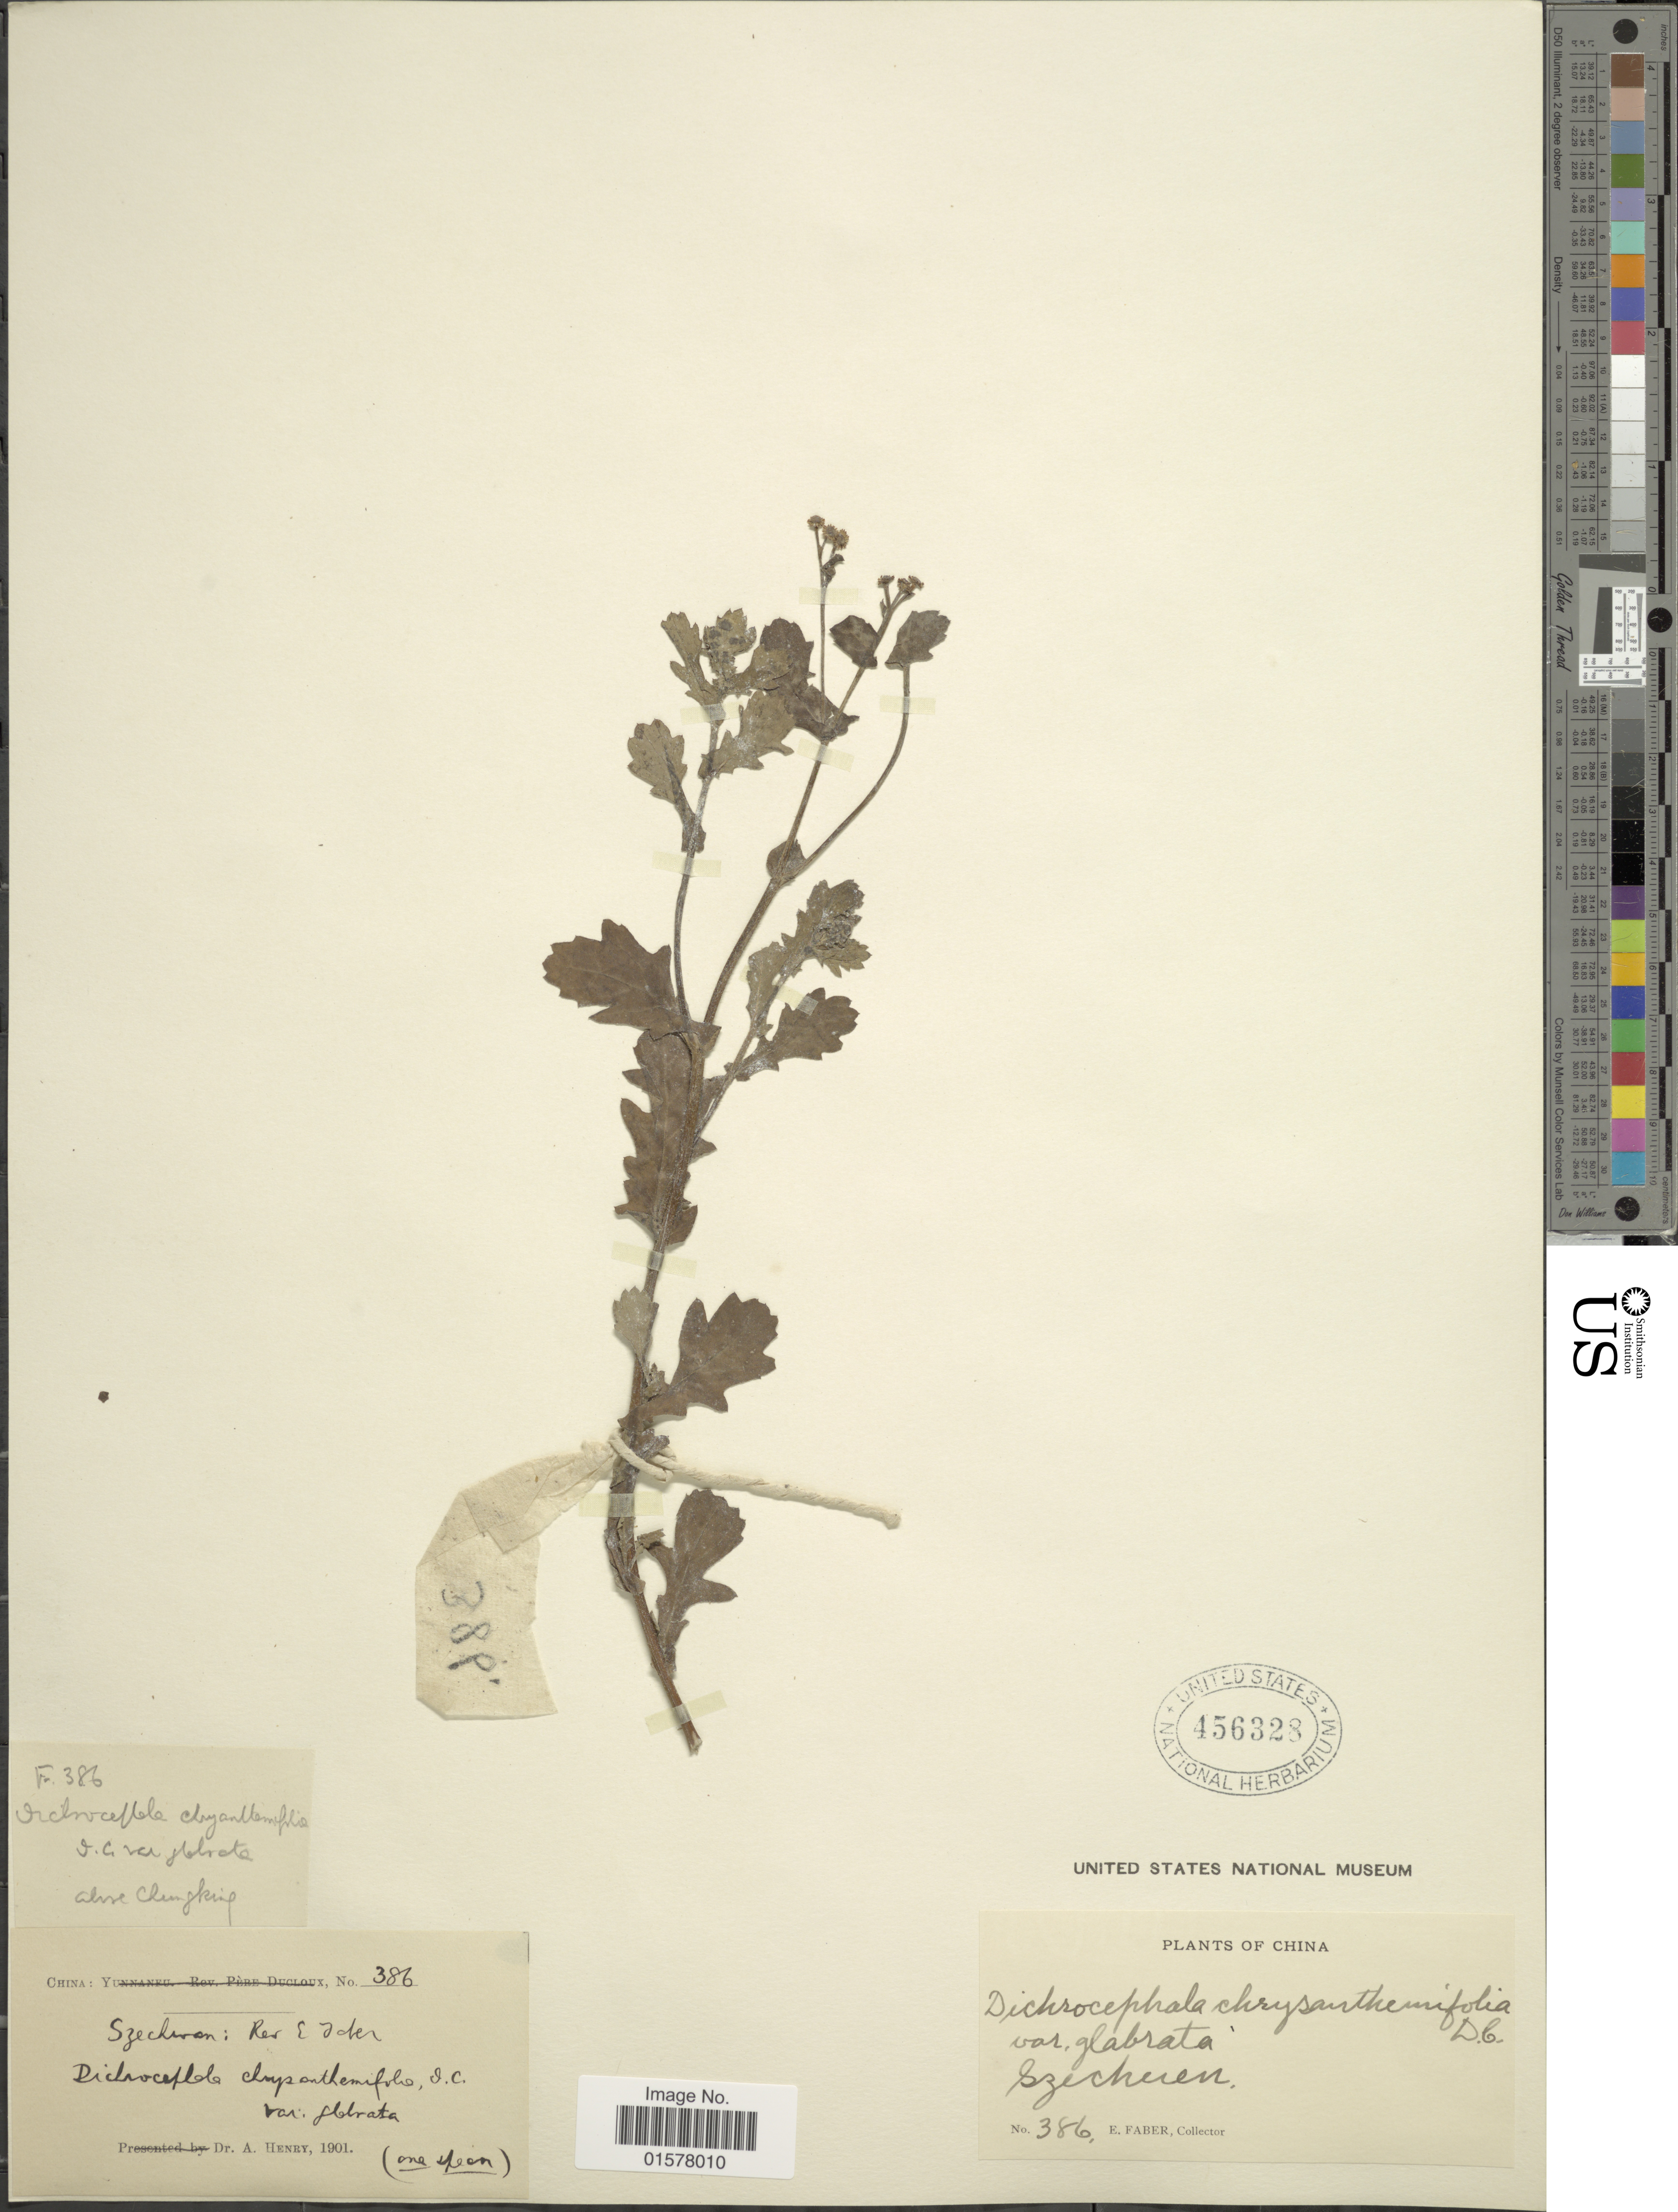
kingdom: Plantae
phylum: Tracheophyta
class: Magnoliopsida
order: Asterales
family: Asteraceae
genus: Dichrocephala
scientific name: Dichrocephala chrysanthemifolia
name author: (Blume) DC.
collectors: E. Faber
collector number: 386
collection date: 1901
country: China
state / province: Sichuan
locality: Szechuan: Rev E Ider [interpreted]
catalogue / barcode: US 456328